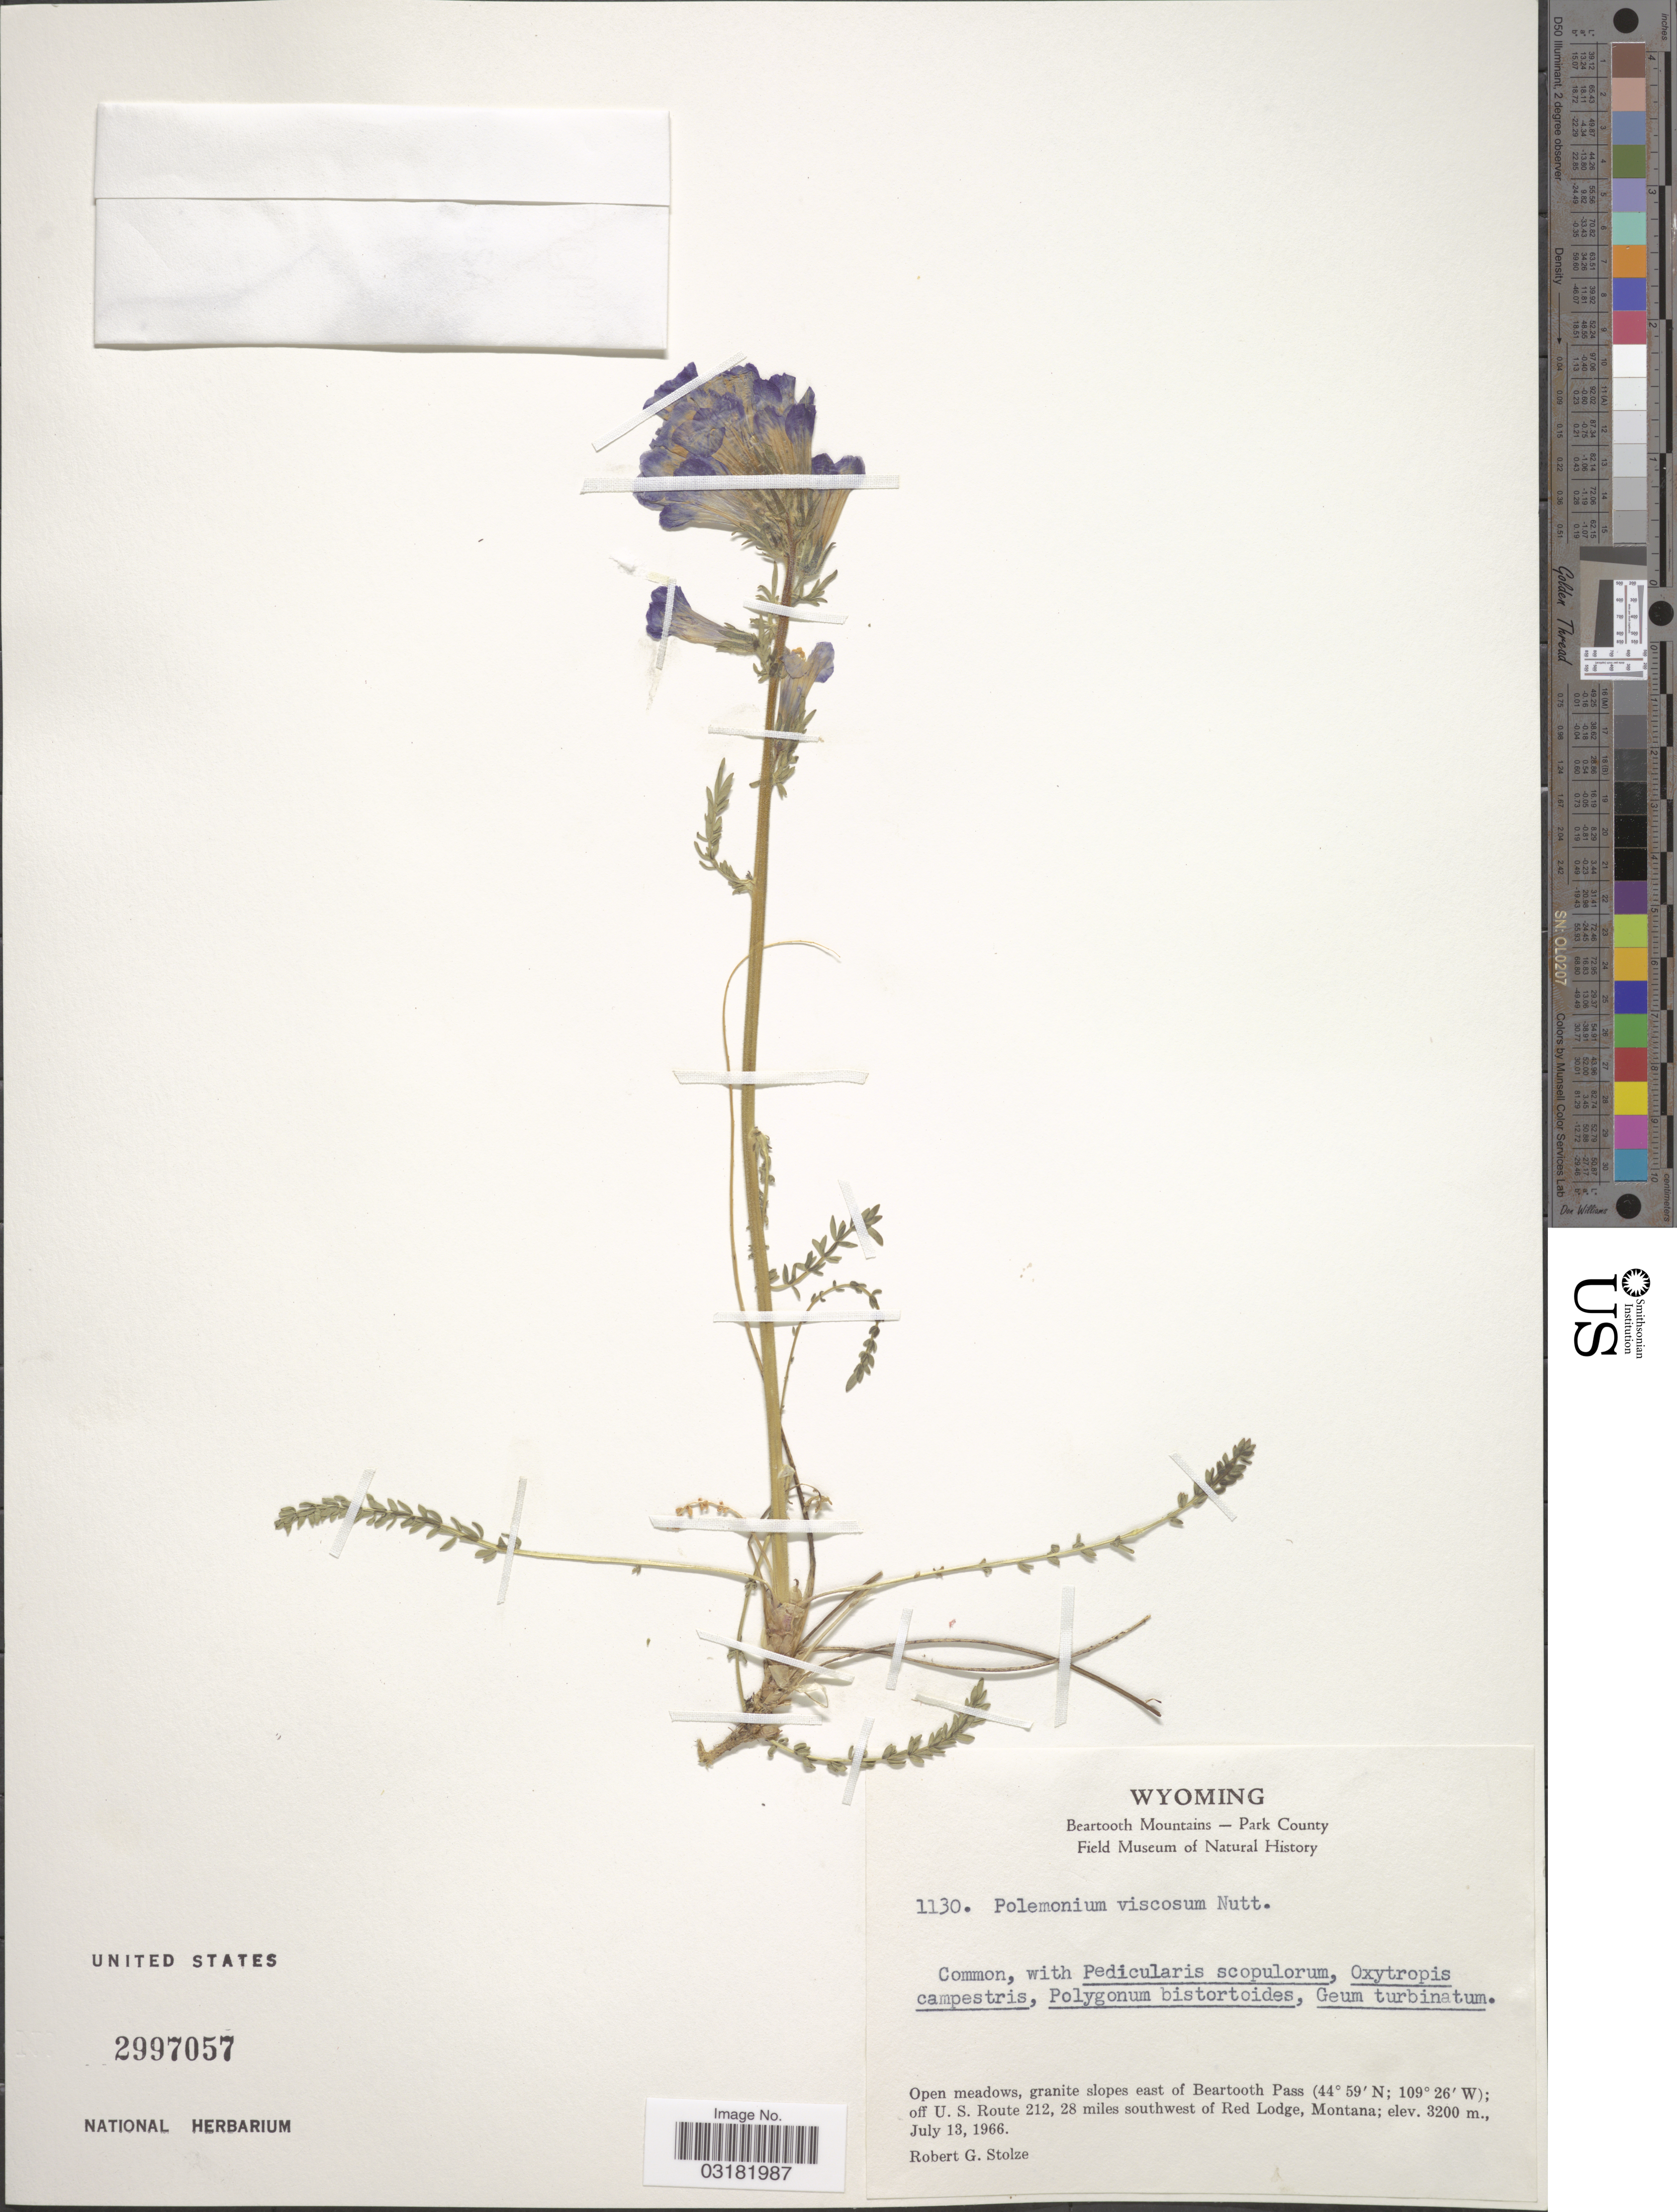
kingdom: Plantae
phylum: Tracheophyta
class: Magnoliopsida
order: Ericales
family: Polemoniaceae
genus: Polemonium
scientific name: Polemonium viscosum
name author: Nutt.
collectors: R. G. Stolze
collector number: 1130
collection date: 1966-07-13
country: United States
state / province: Wyoming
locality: Open meadows, granite slopes east of Beartooth Pass, off U.S. Route 212, 28 miles southwest of Red Lodge, Montana.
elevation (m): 3200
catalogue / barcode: US 2997057